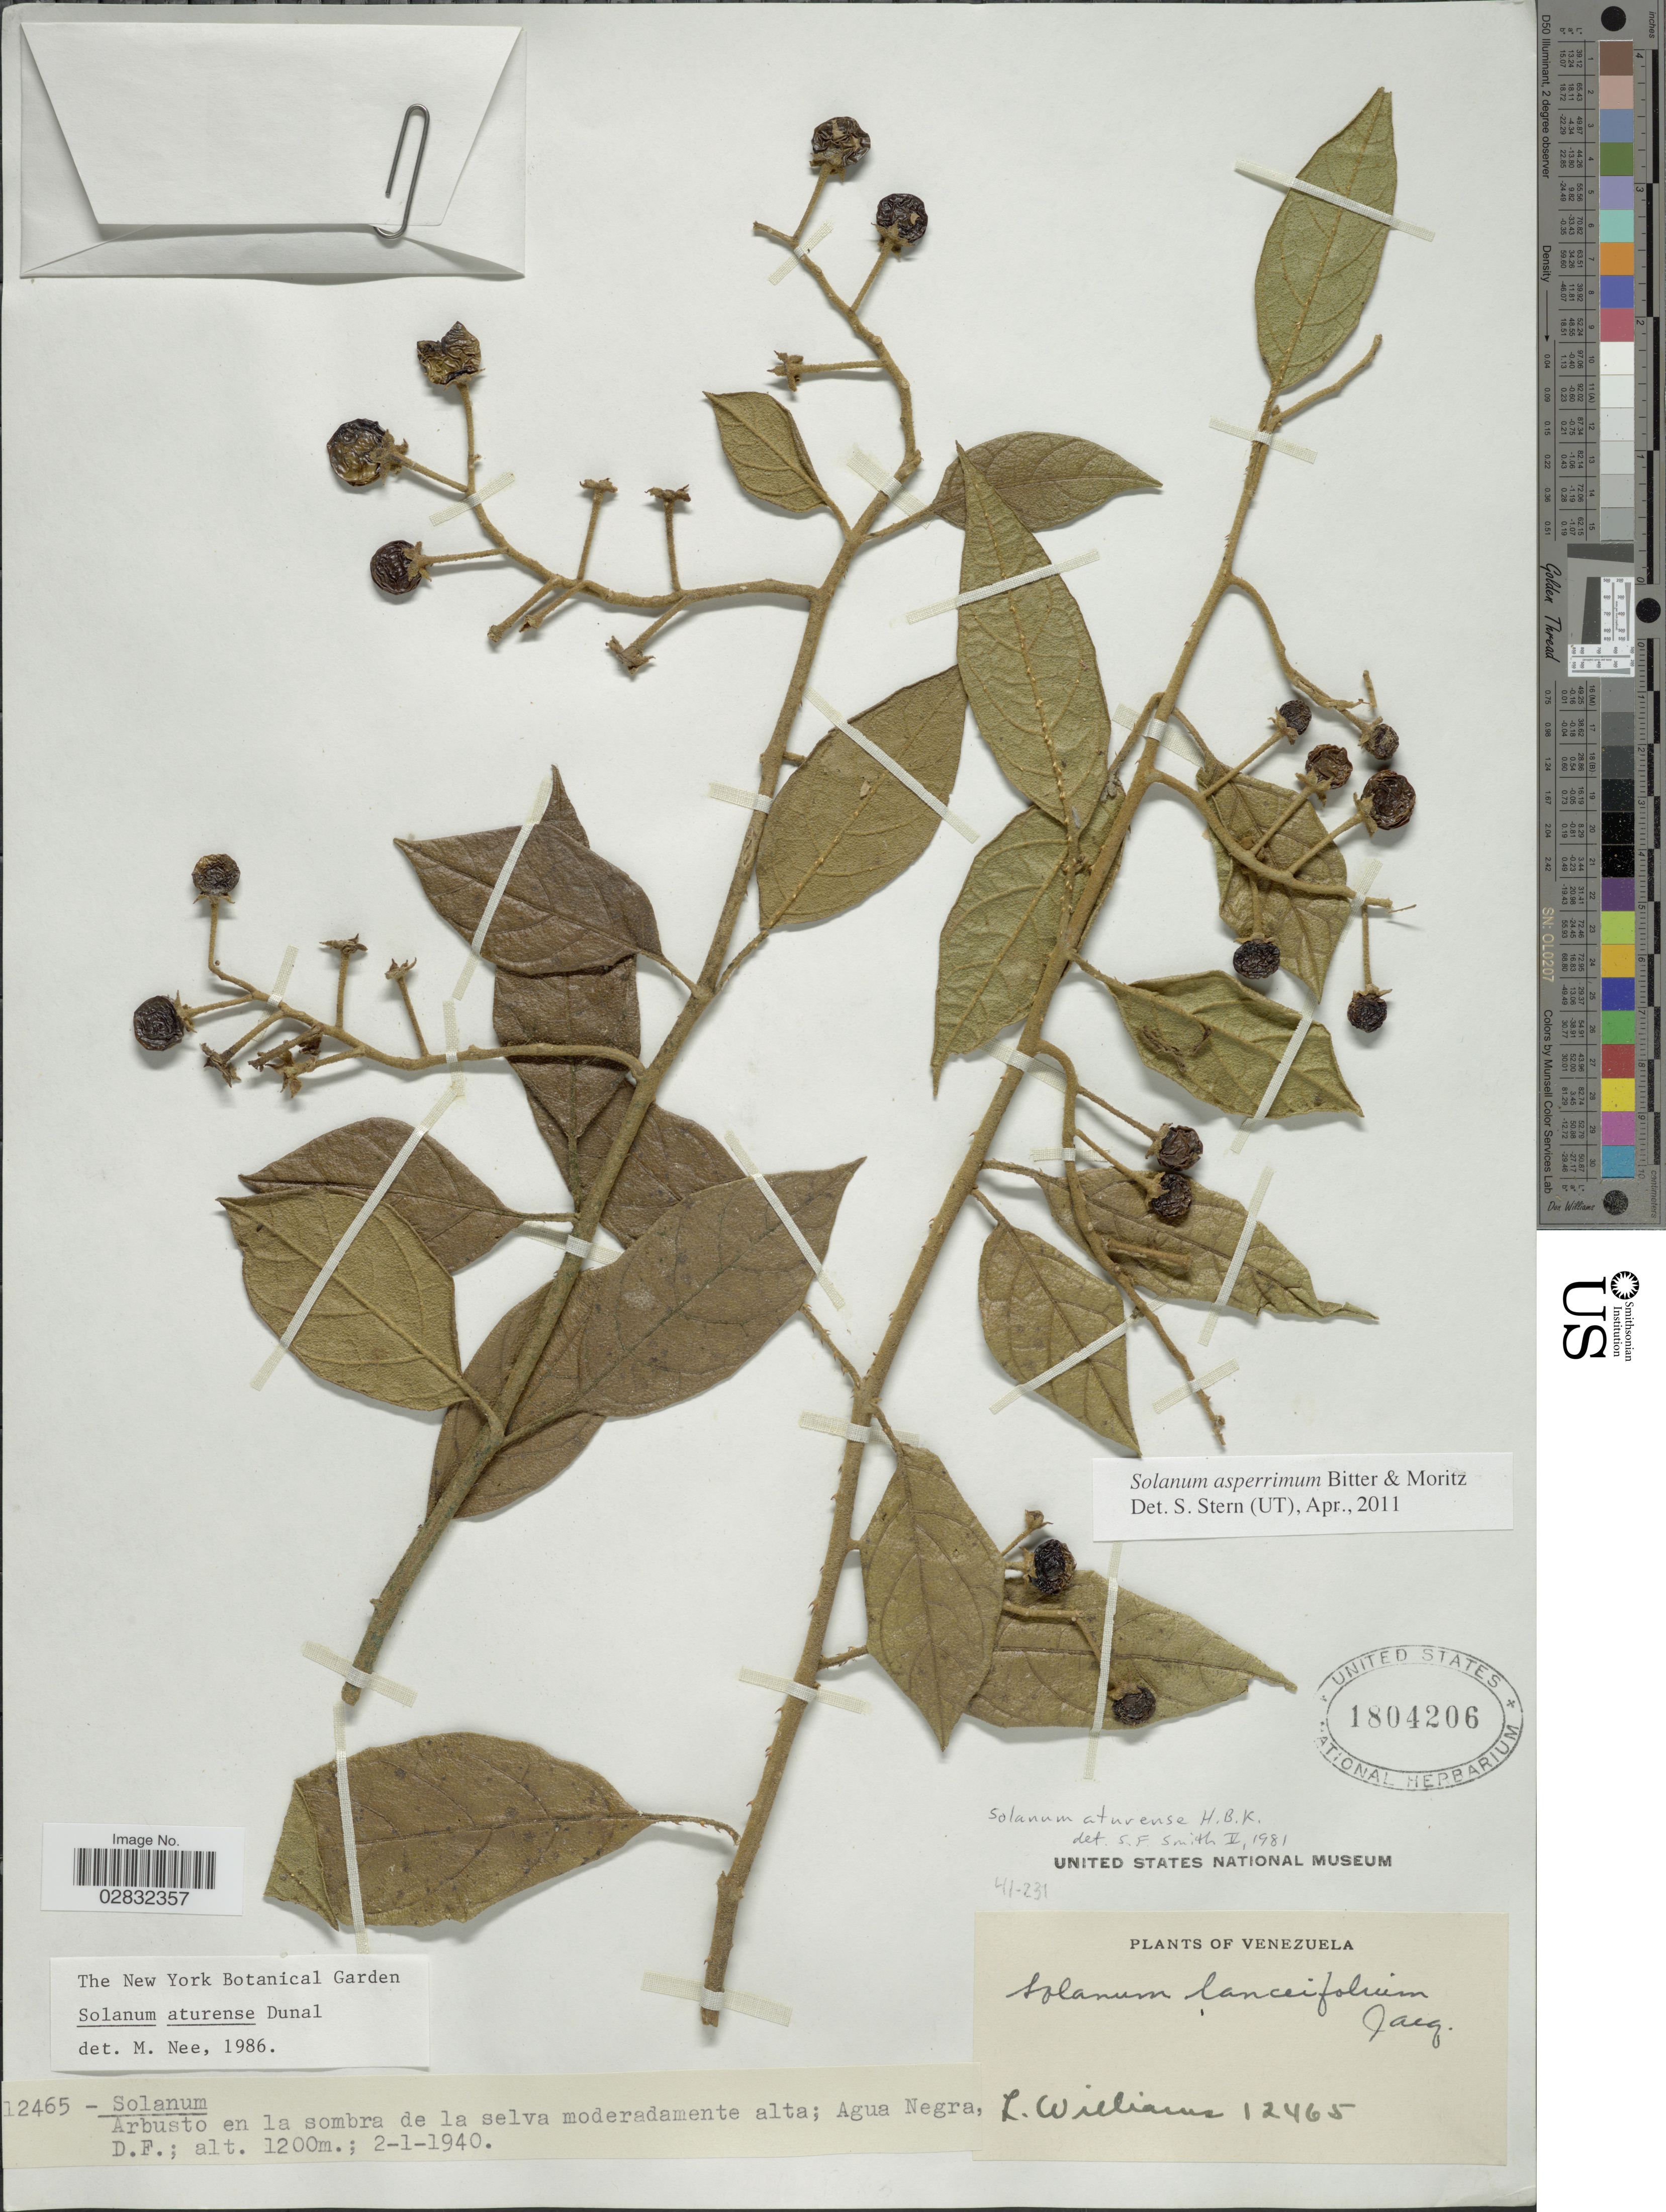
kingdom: Plantae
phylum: Tracheophyta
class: Magnoliopsida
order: Solanales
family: Solanaceae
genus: Solanum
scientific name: Solanum asperrimum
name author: Bitter & Moritz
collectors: L. Williams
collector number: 12465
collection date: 1940-01-02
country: Venezuela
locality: Agua Negra, D. F.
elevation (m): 1200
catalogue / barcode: US 1804206